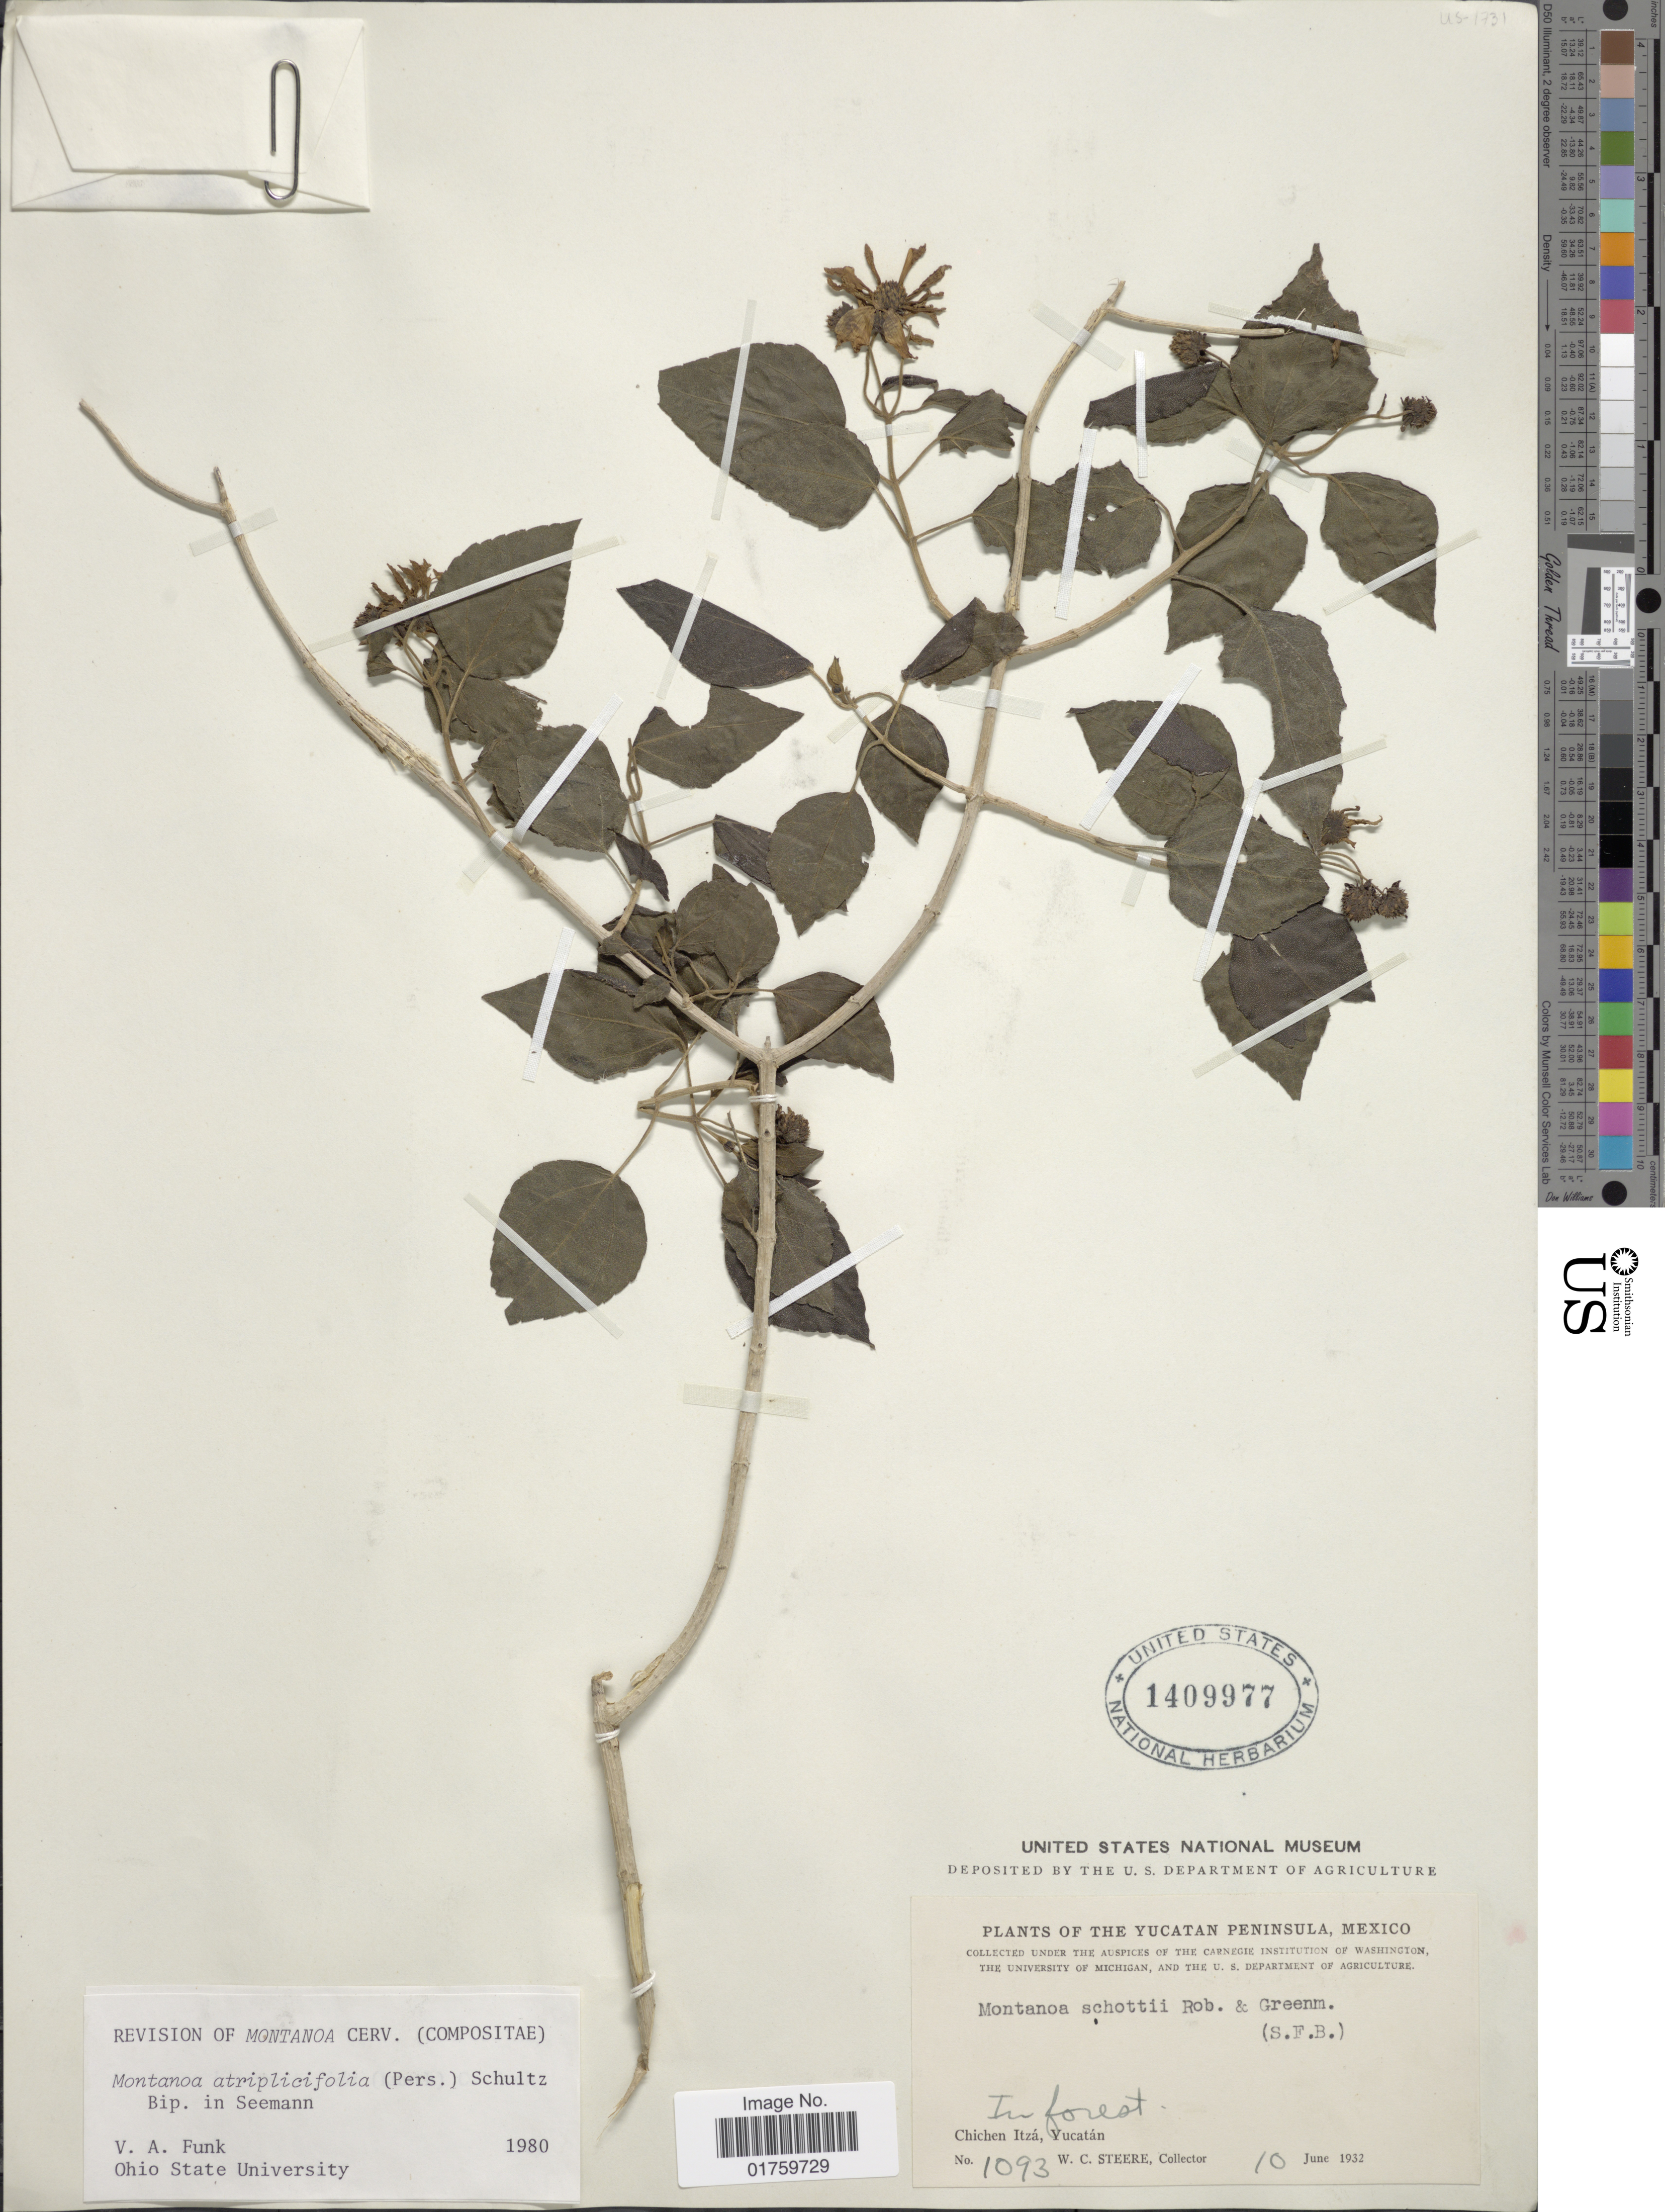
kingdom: Plantae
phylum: Tracheophyta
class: Magnoliopsida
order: Asterales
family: Asteraceae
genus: Montanoa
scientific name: Montanoa atriplicifolia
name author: (Pers.) Sch. Bip.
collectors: W. C. Steere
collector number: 093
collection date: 1932-06-10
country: Mexico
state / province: Yucatán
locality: Yucatan Peninsula, Chichen Itza, in forest.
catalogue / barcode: US 1409977